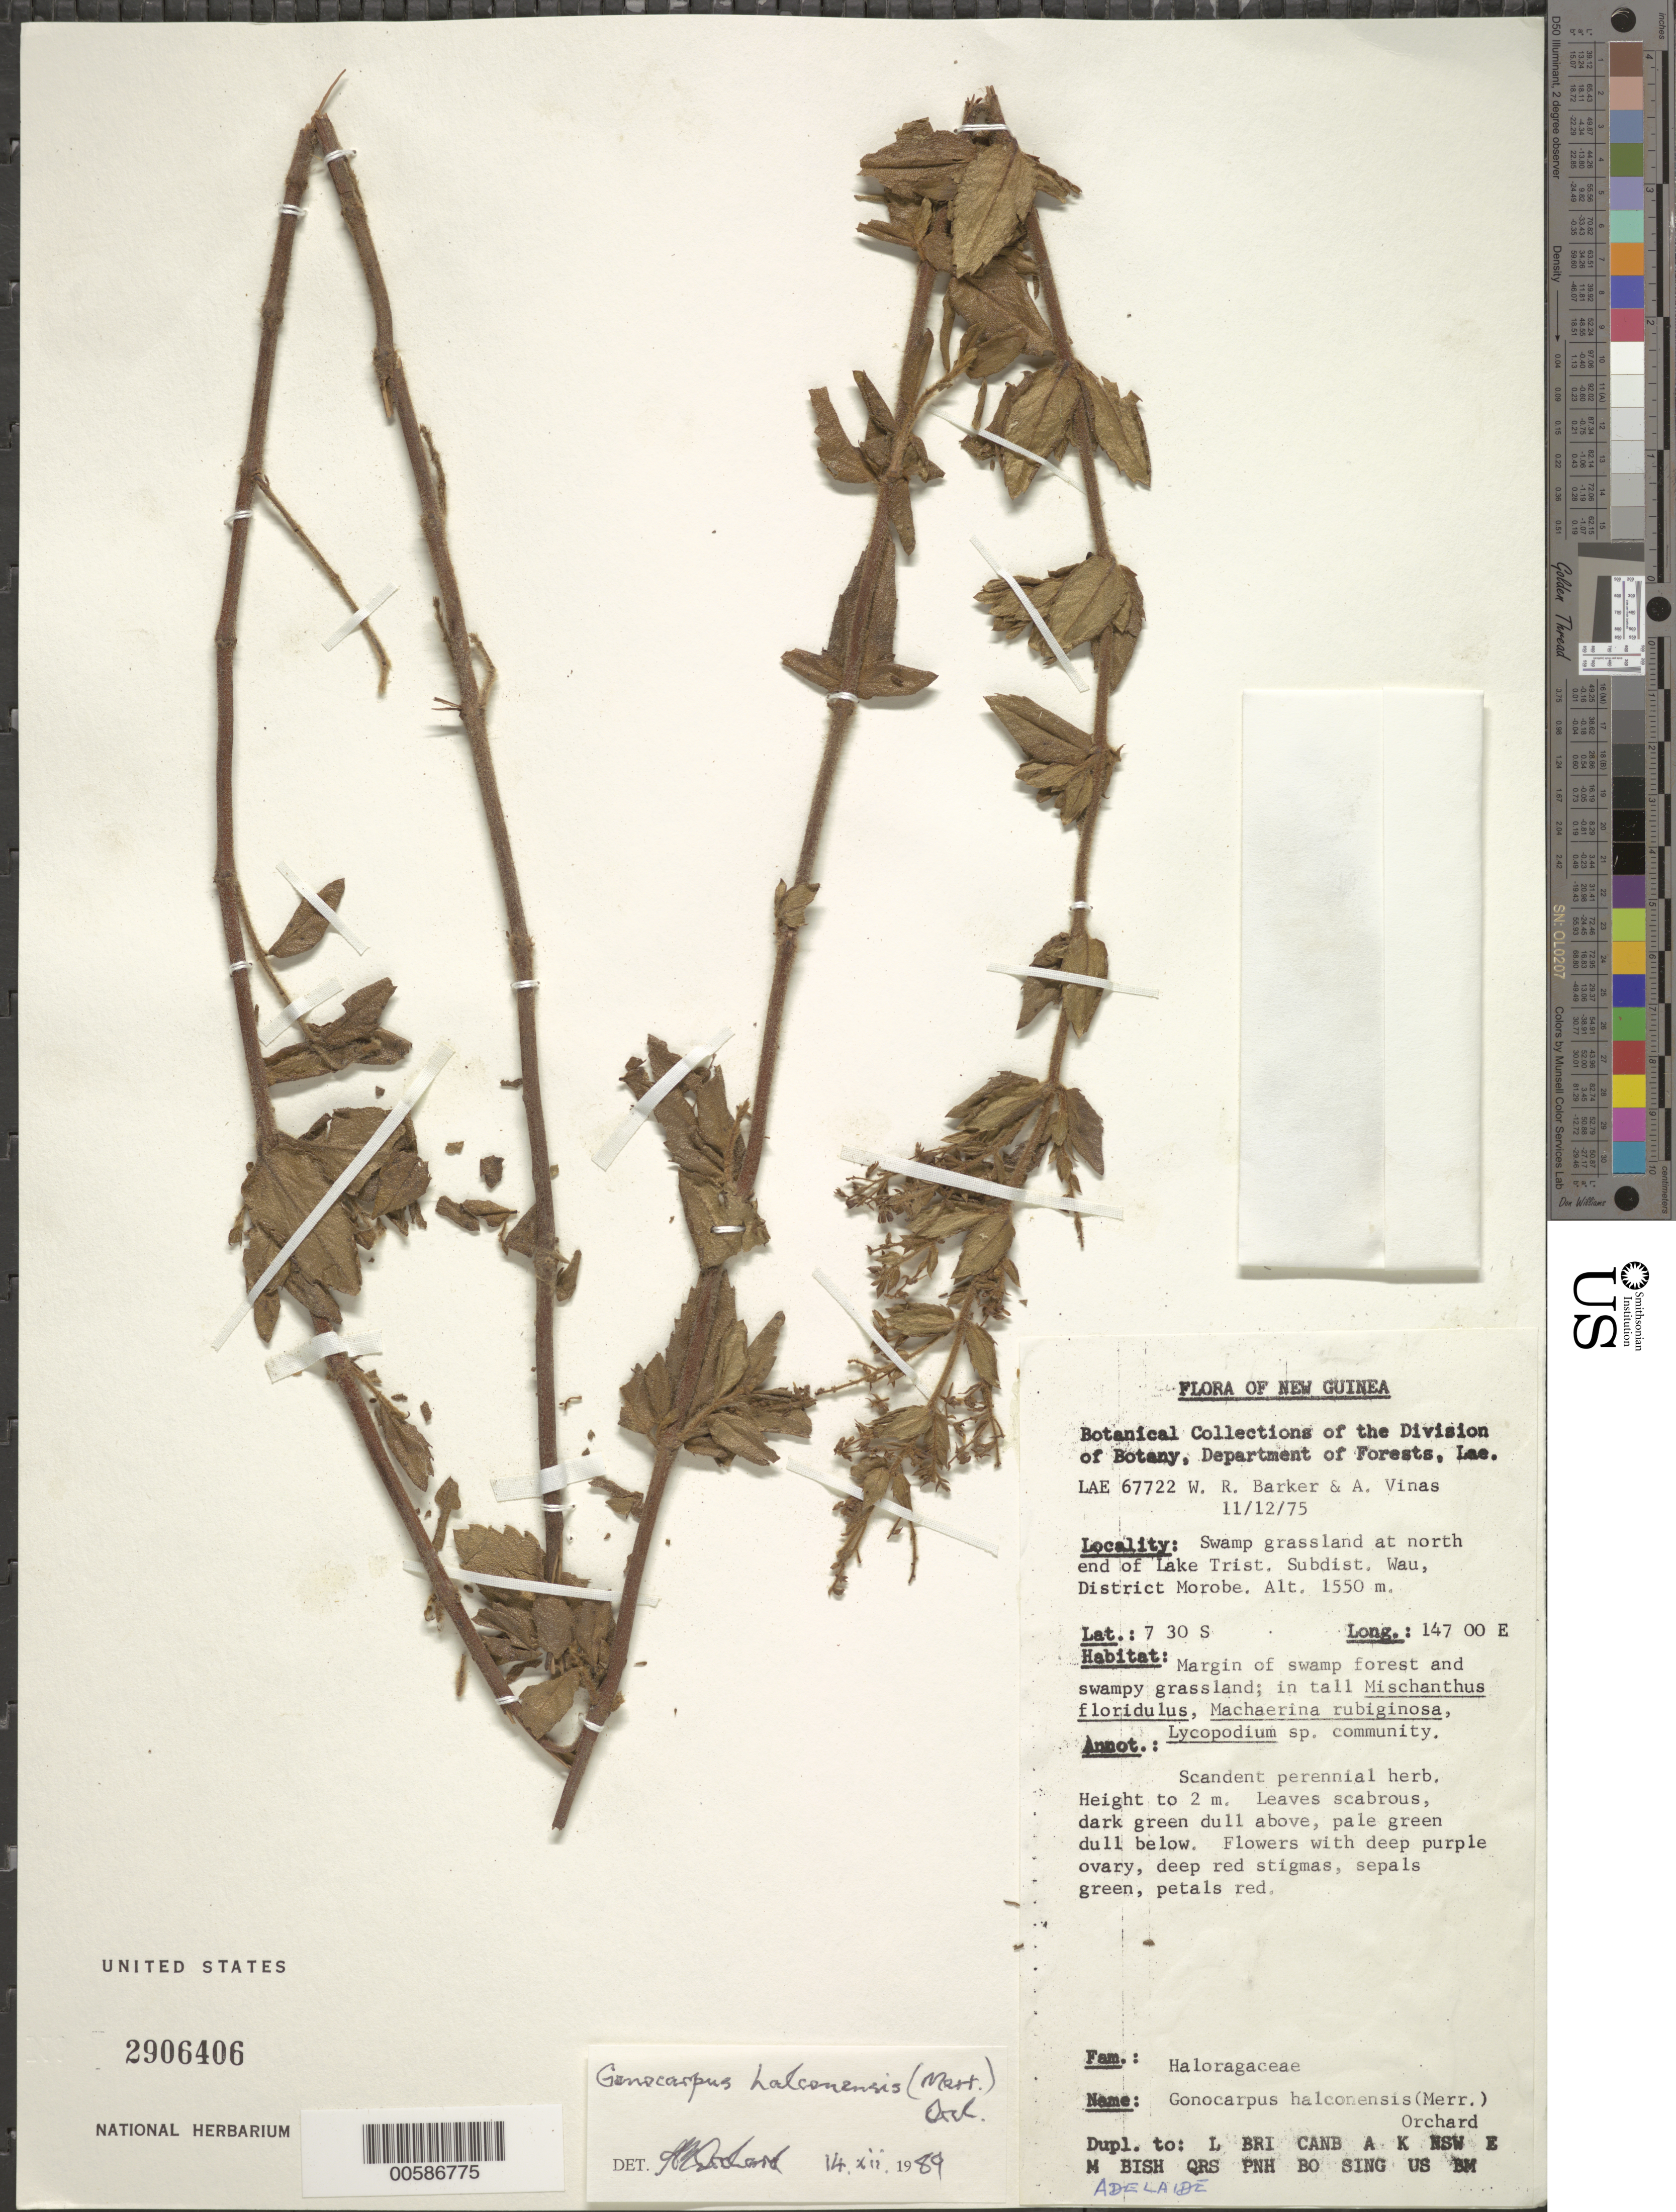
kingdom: Plantae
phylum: Tracheophyta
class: Magnoliopsida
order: Saxifragales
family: Haloragaceae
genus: Gonocarpus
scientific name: Gonocarpus halconensis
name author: (Merr.) Orchard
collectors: W. R. Barker & A. Vinas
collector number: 67722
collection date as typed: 11 Dec 1975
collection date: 1975-12-11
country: Papua New Guinea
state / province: Morobe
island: New Guinea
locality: Lake Trist, Wau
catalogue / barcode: US 2906406